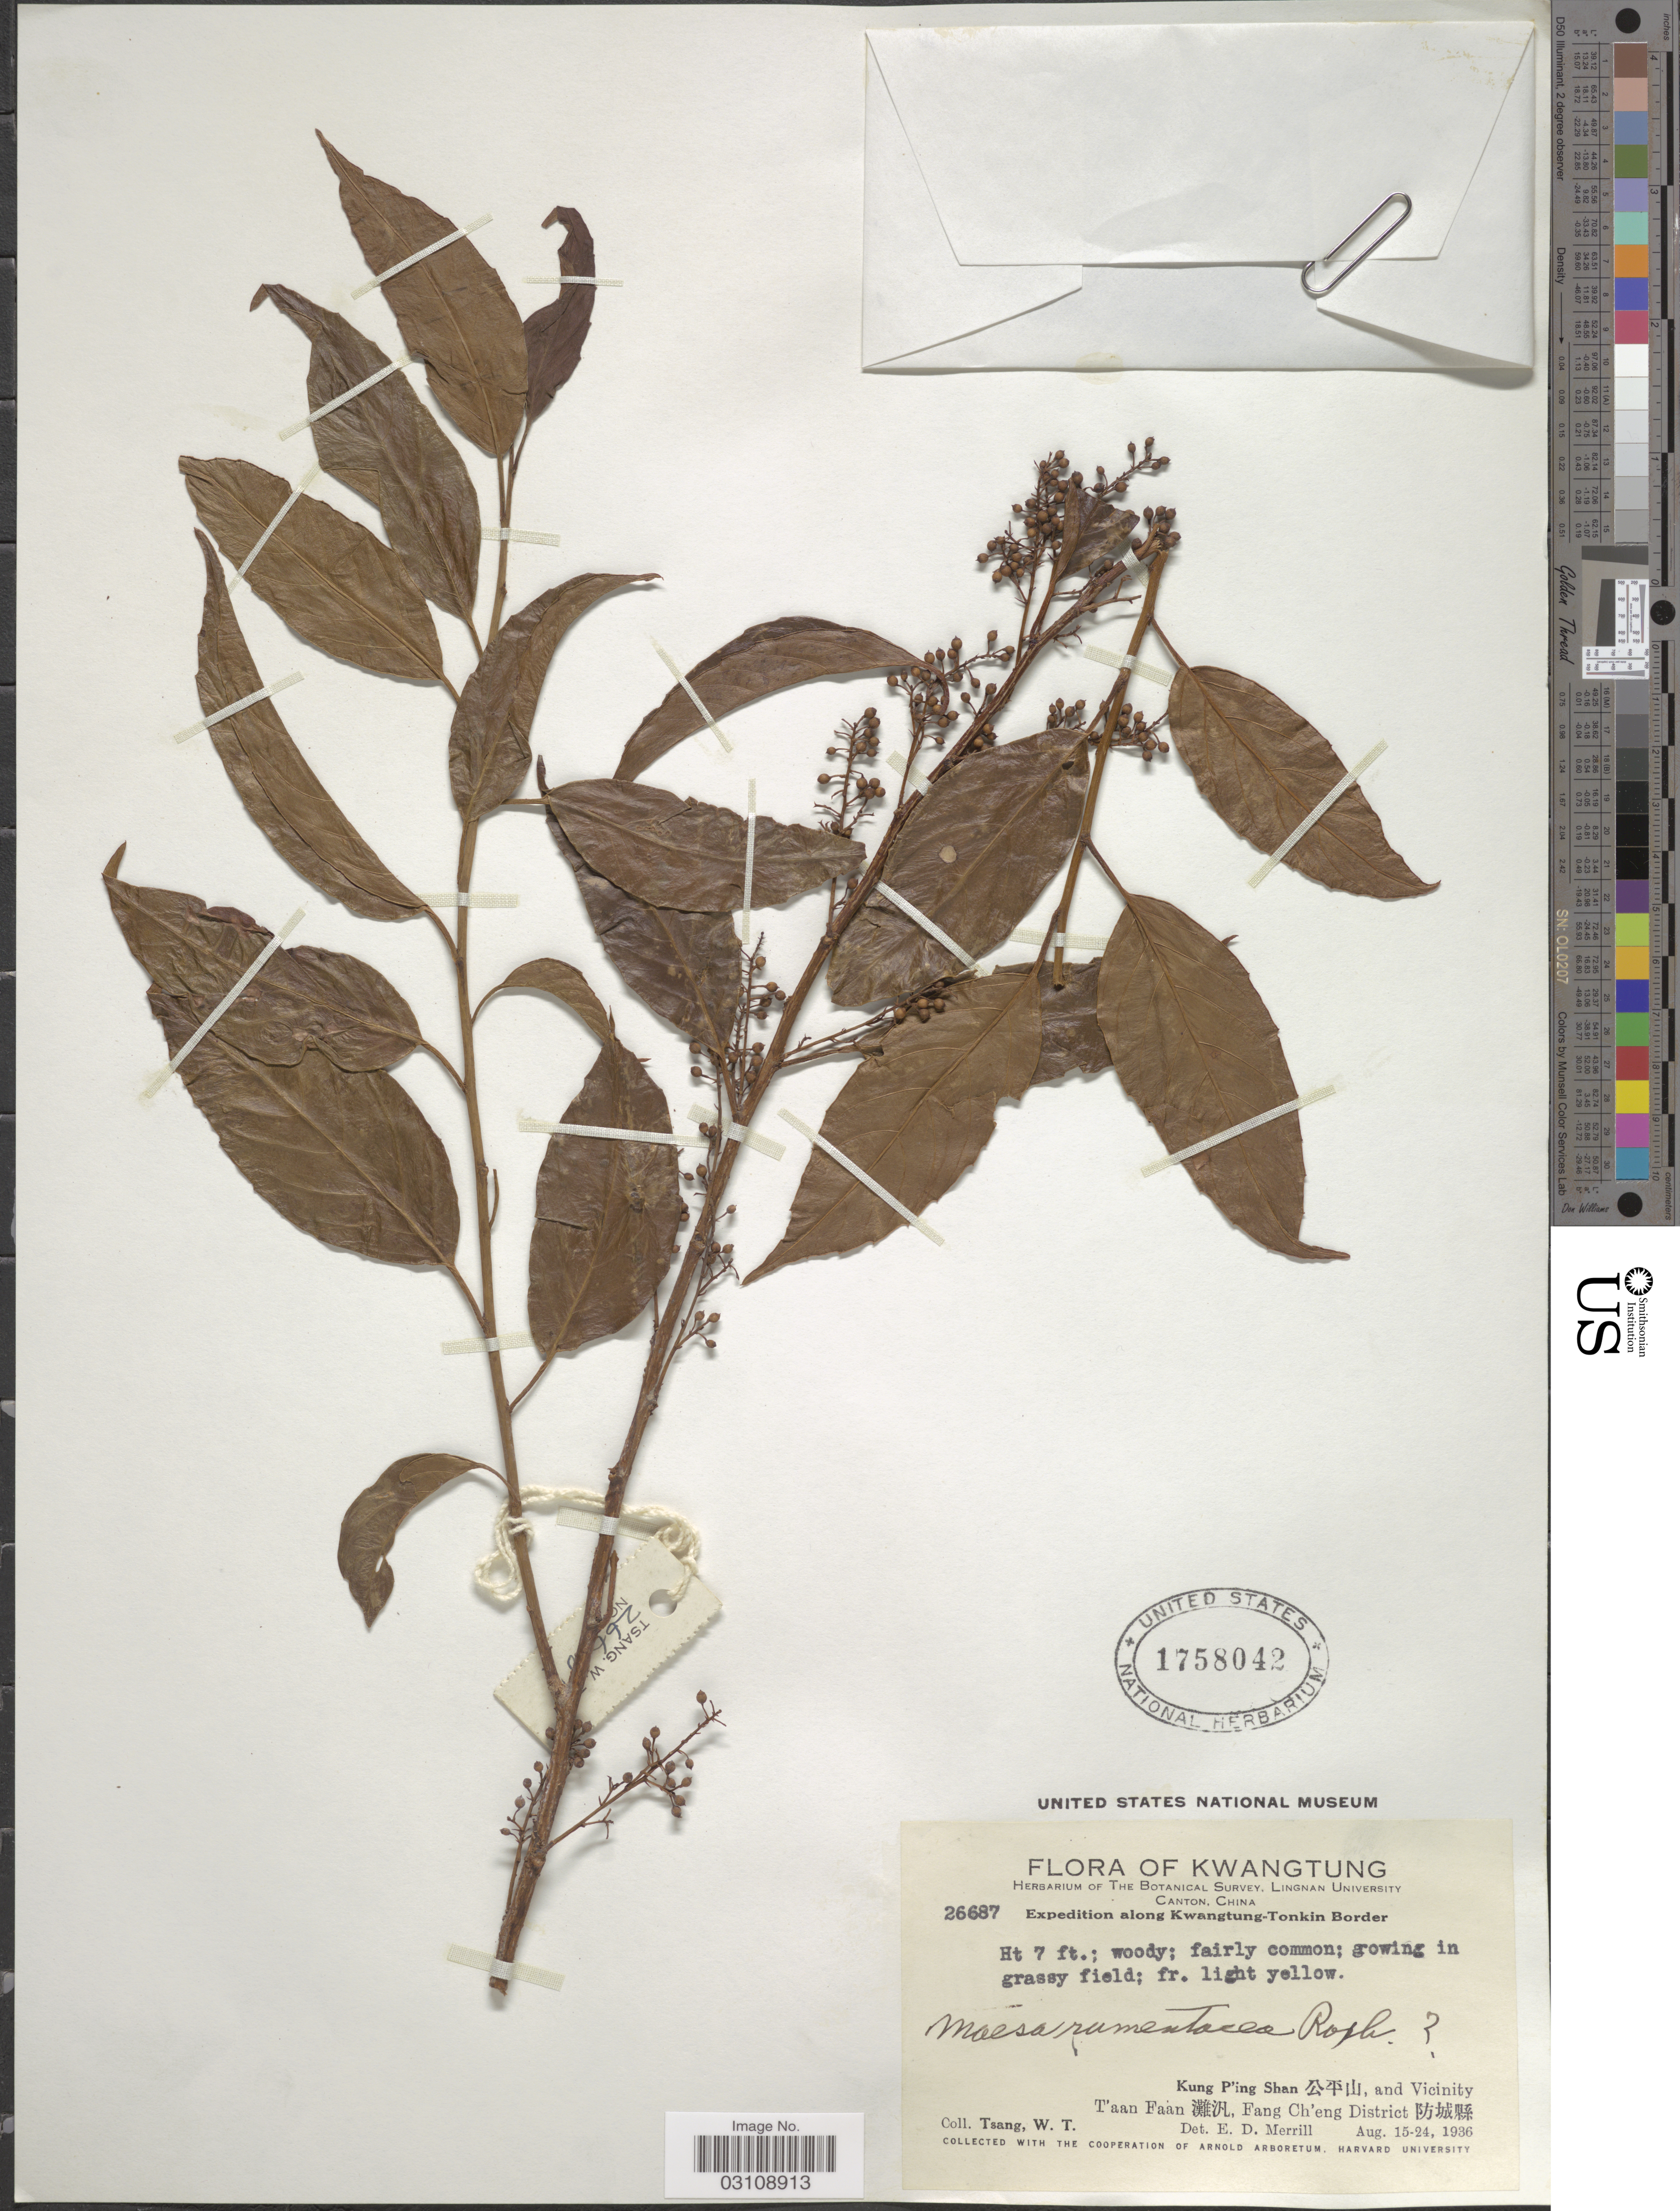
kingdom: Plantae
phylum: Tracheophyta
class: Magnoliopsida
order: Ericales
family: Primulaceae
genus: Maesa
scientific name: Maesa ramentacea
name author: (Roxb.) A. DC.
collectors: W. T. Tsang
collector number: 26687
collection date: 1936-08-15/1936-08-24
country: China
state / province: Guangdong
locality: Kwangtung. Along Kwangtung-Tonkin Border. Kung P'ing Shan, and Vicinity. T'aan Faan, Fang Ch'eng District.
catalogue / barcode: US 1758042